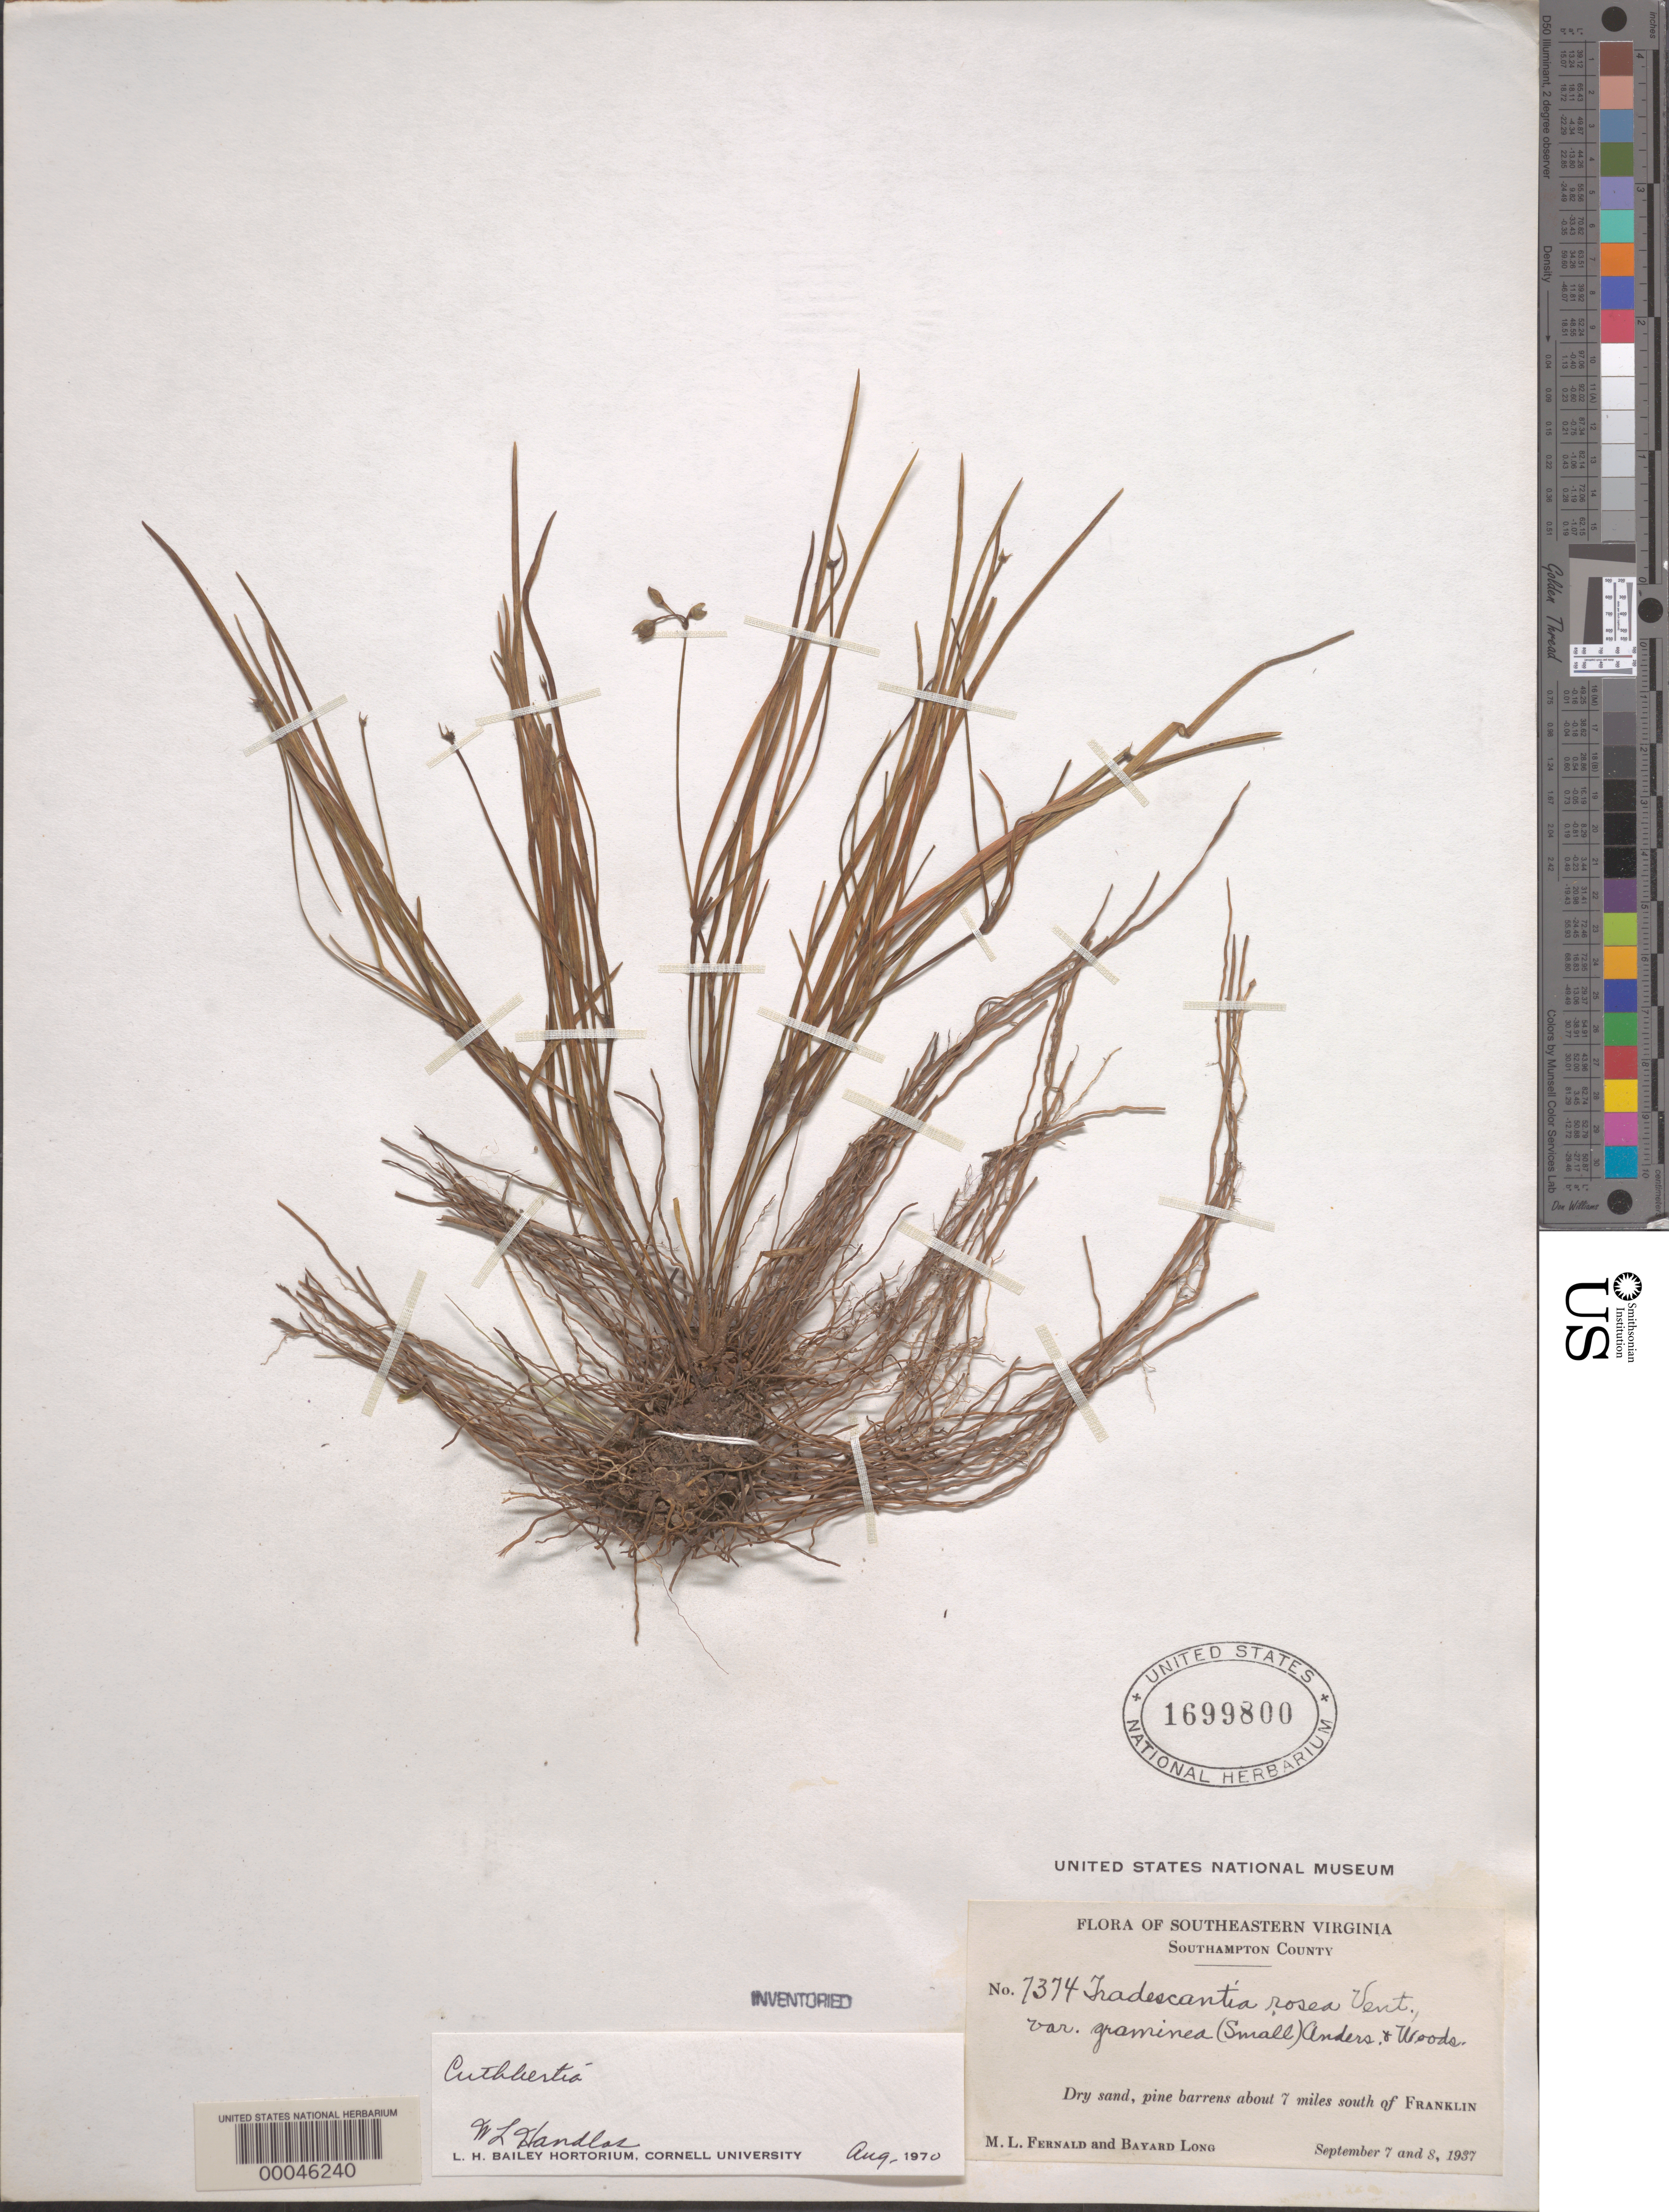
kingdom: Plantae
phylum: Tracheophyta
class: Liliopsida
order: Commelinales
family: Commelinaceae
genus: Cuthbertia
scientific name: Cuthbertia graminea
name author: Small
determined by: Strong, Mark T., (BOT), Smithsonian Institution - National Museum of Natural History (UNITED STATES)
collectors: M. L. Fernald & B. H. Long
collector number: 7374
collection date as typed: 07 Sep 1937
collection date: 1937-09-07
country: United States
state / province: Virginia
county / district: Southampton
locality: S of frankli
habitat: Dry sandy pine barrens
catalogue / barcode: US 1699800